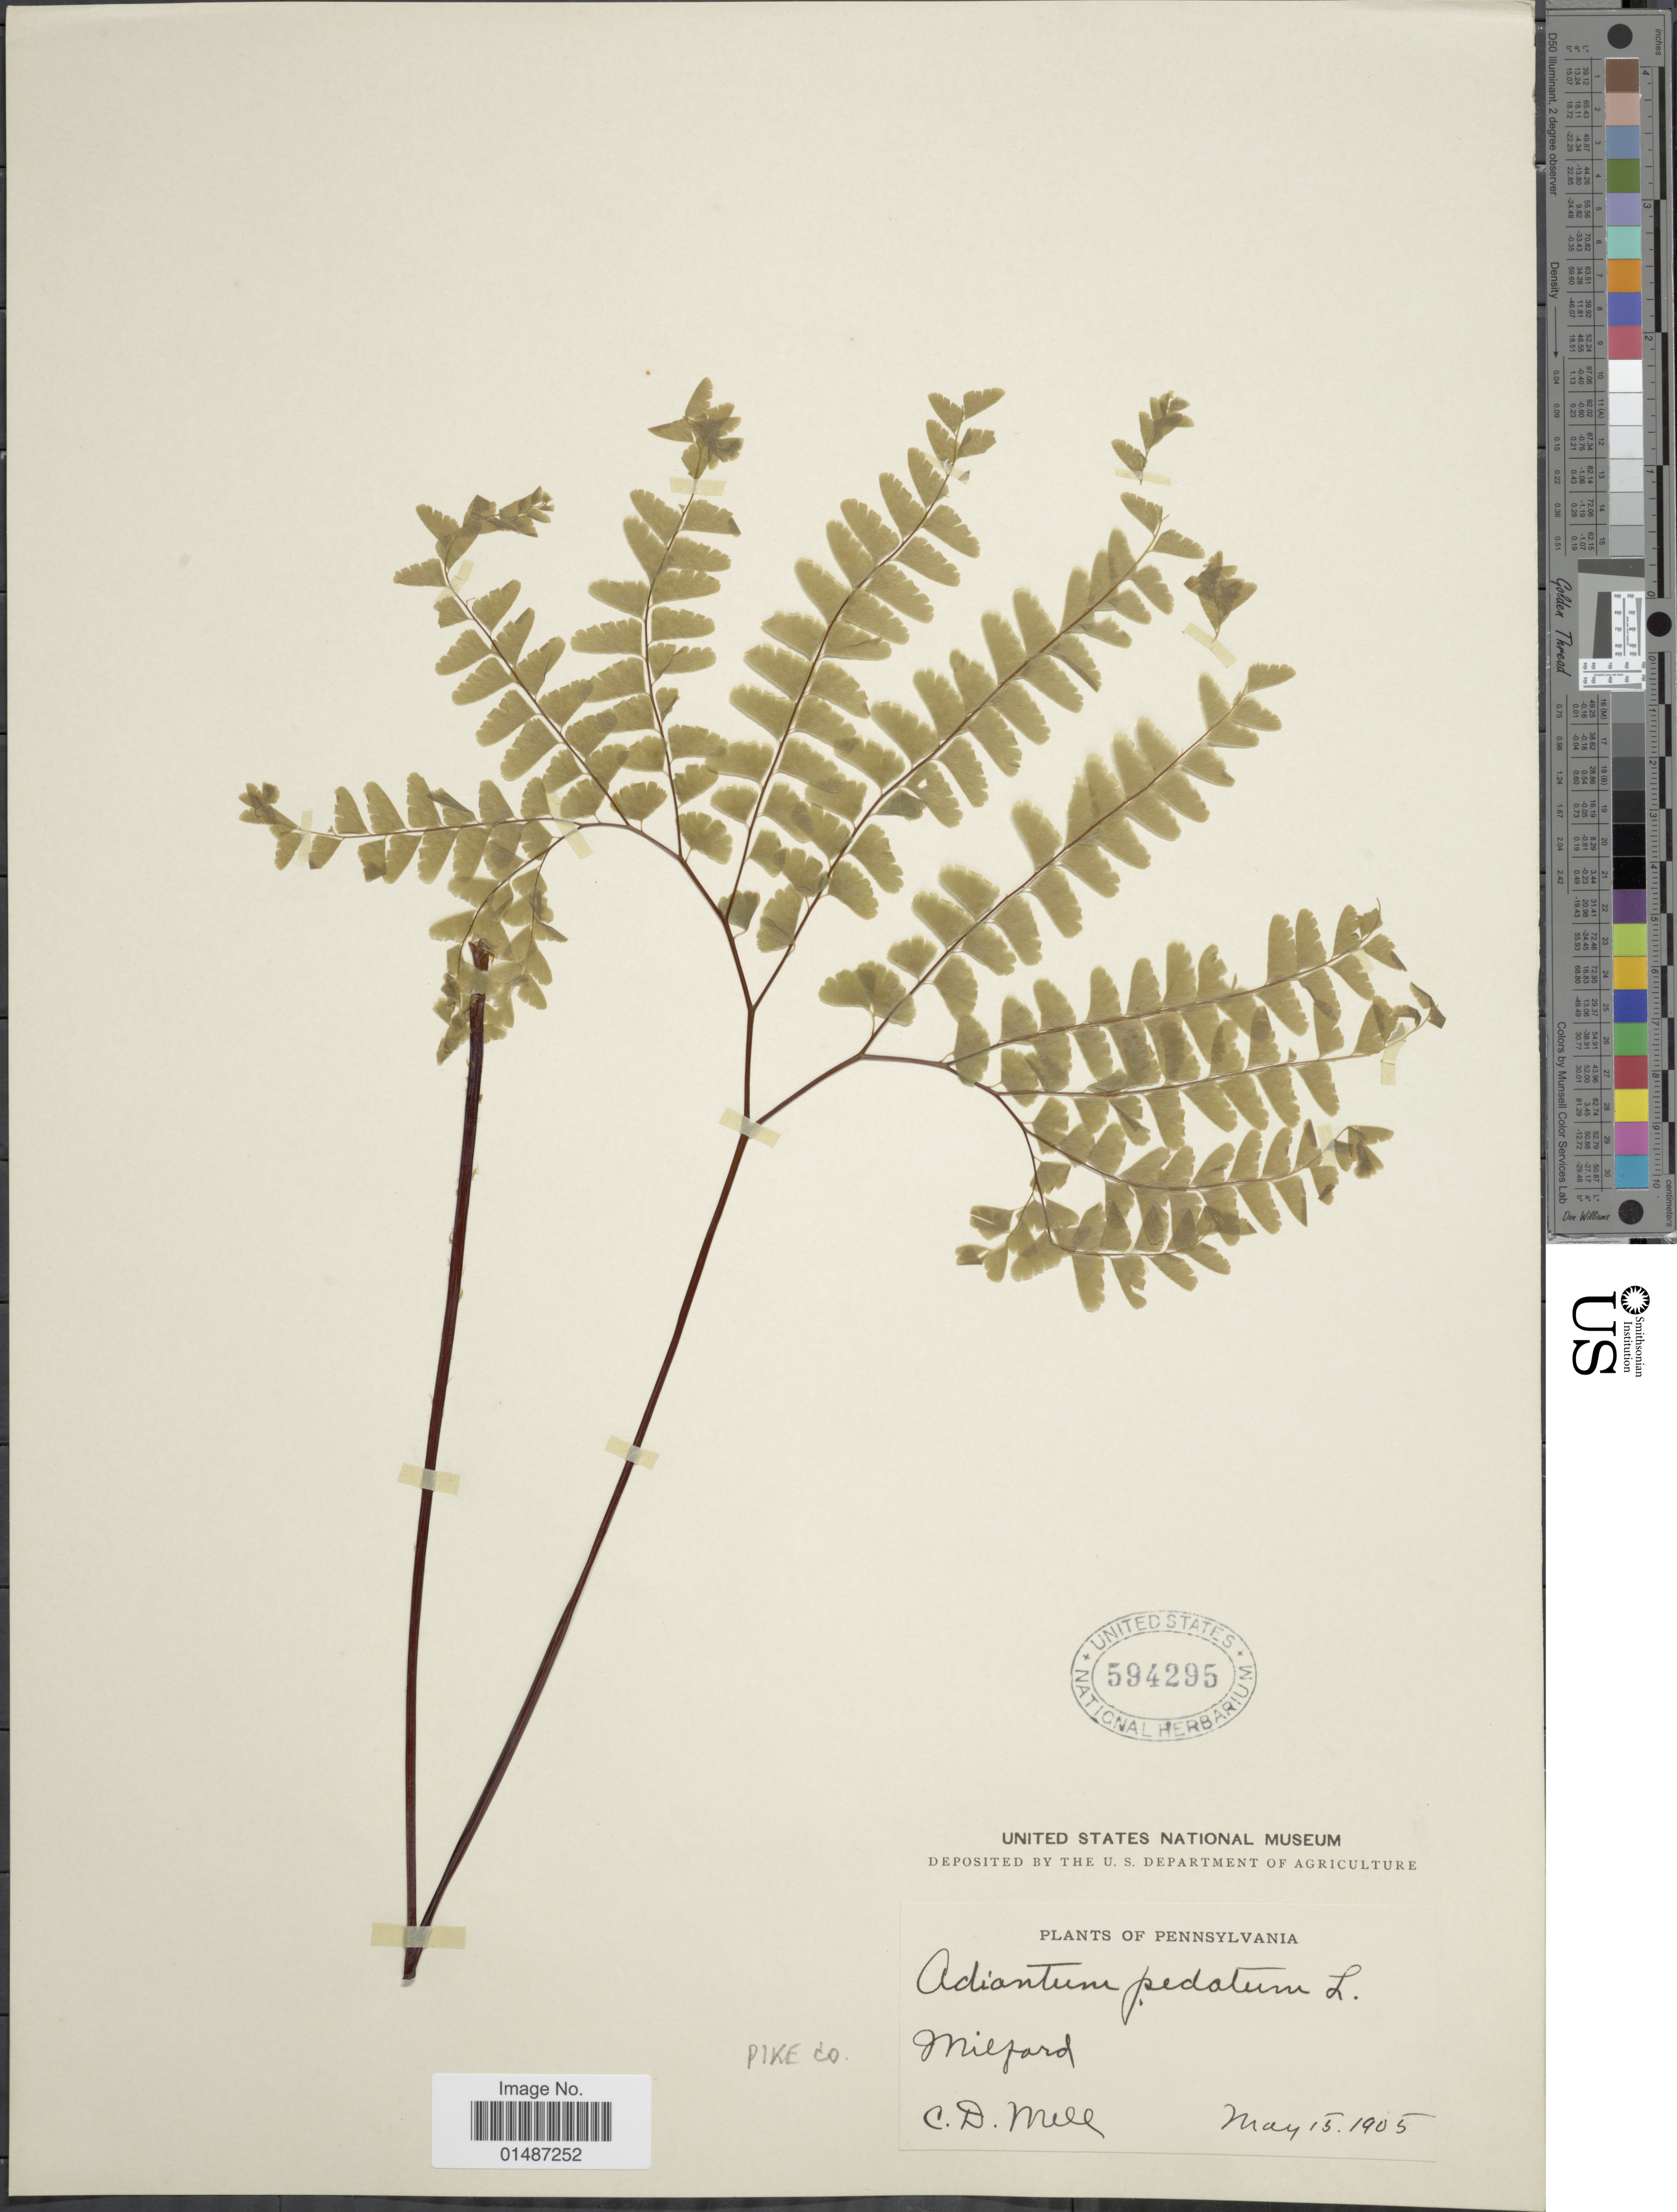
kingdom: Plantae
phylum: Tracheophyta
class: Polypodiopsida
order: Polypodiales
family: Pteridaceae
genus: Adiantum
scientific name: Adiantum pedatum var. pedatum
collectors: C. D. Mell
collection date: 1905-05-15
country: United States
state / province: Pennsylvania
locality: Pike Co., Milford.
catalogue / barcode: US 594295